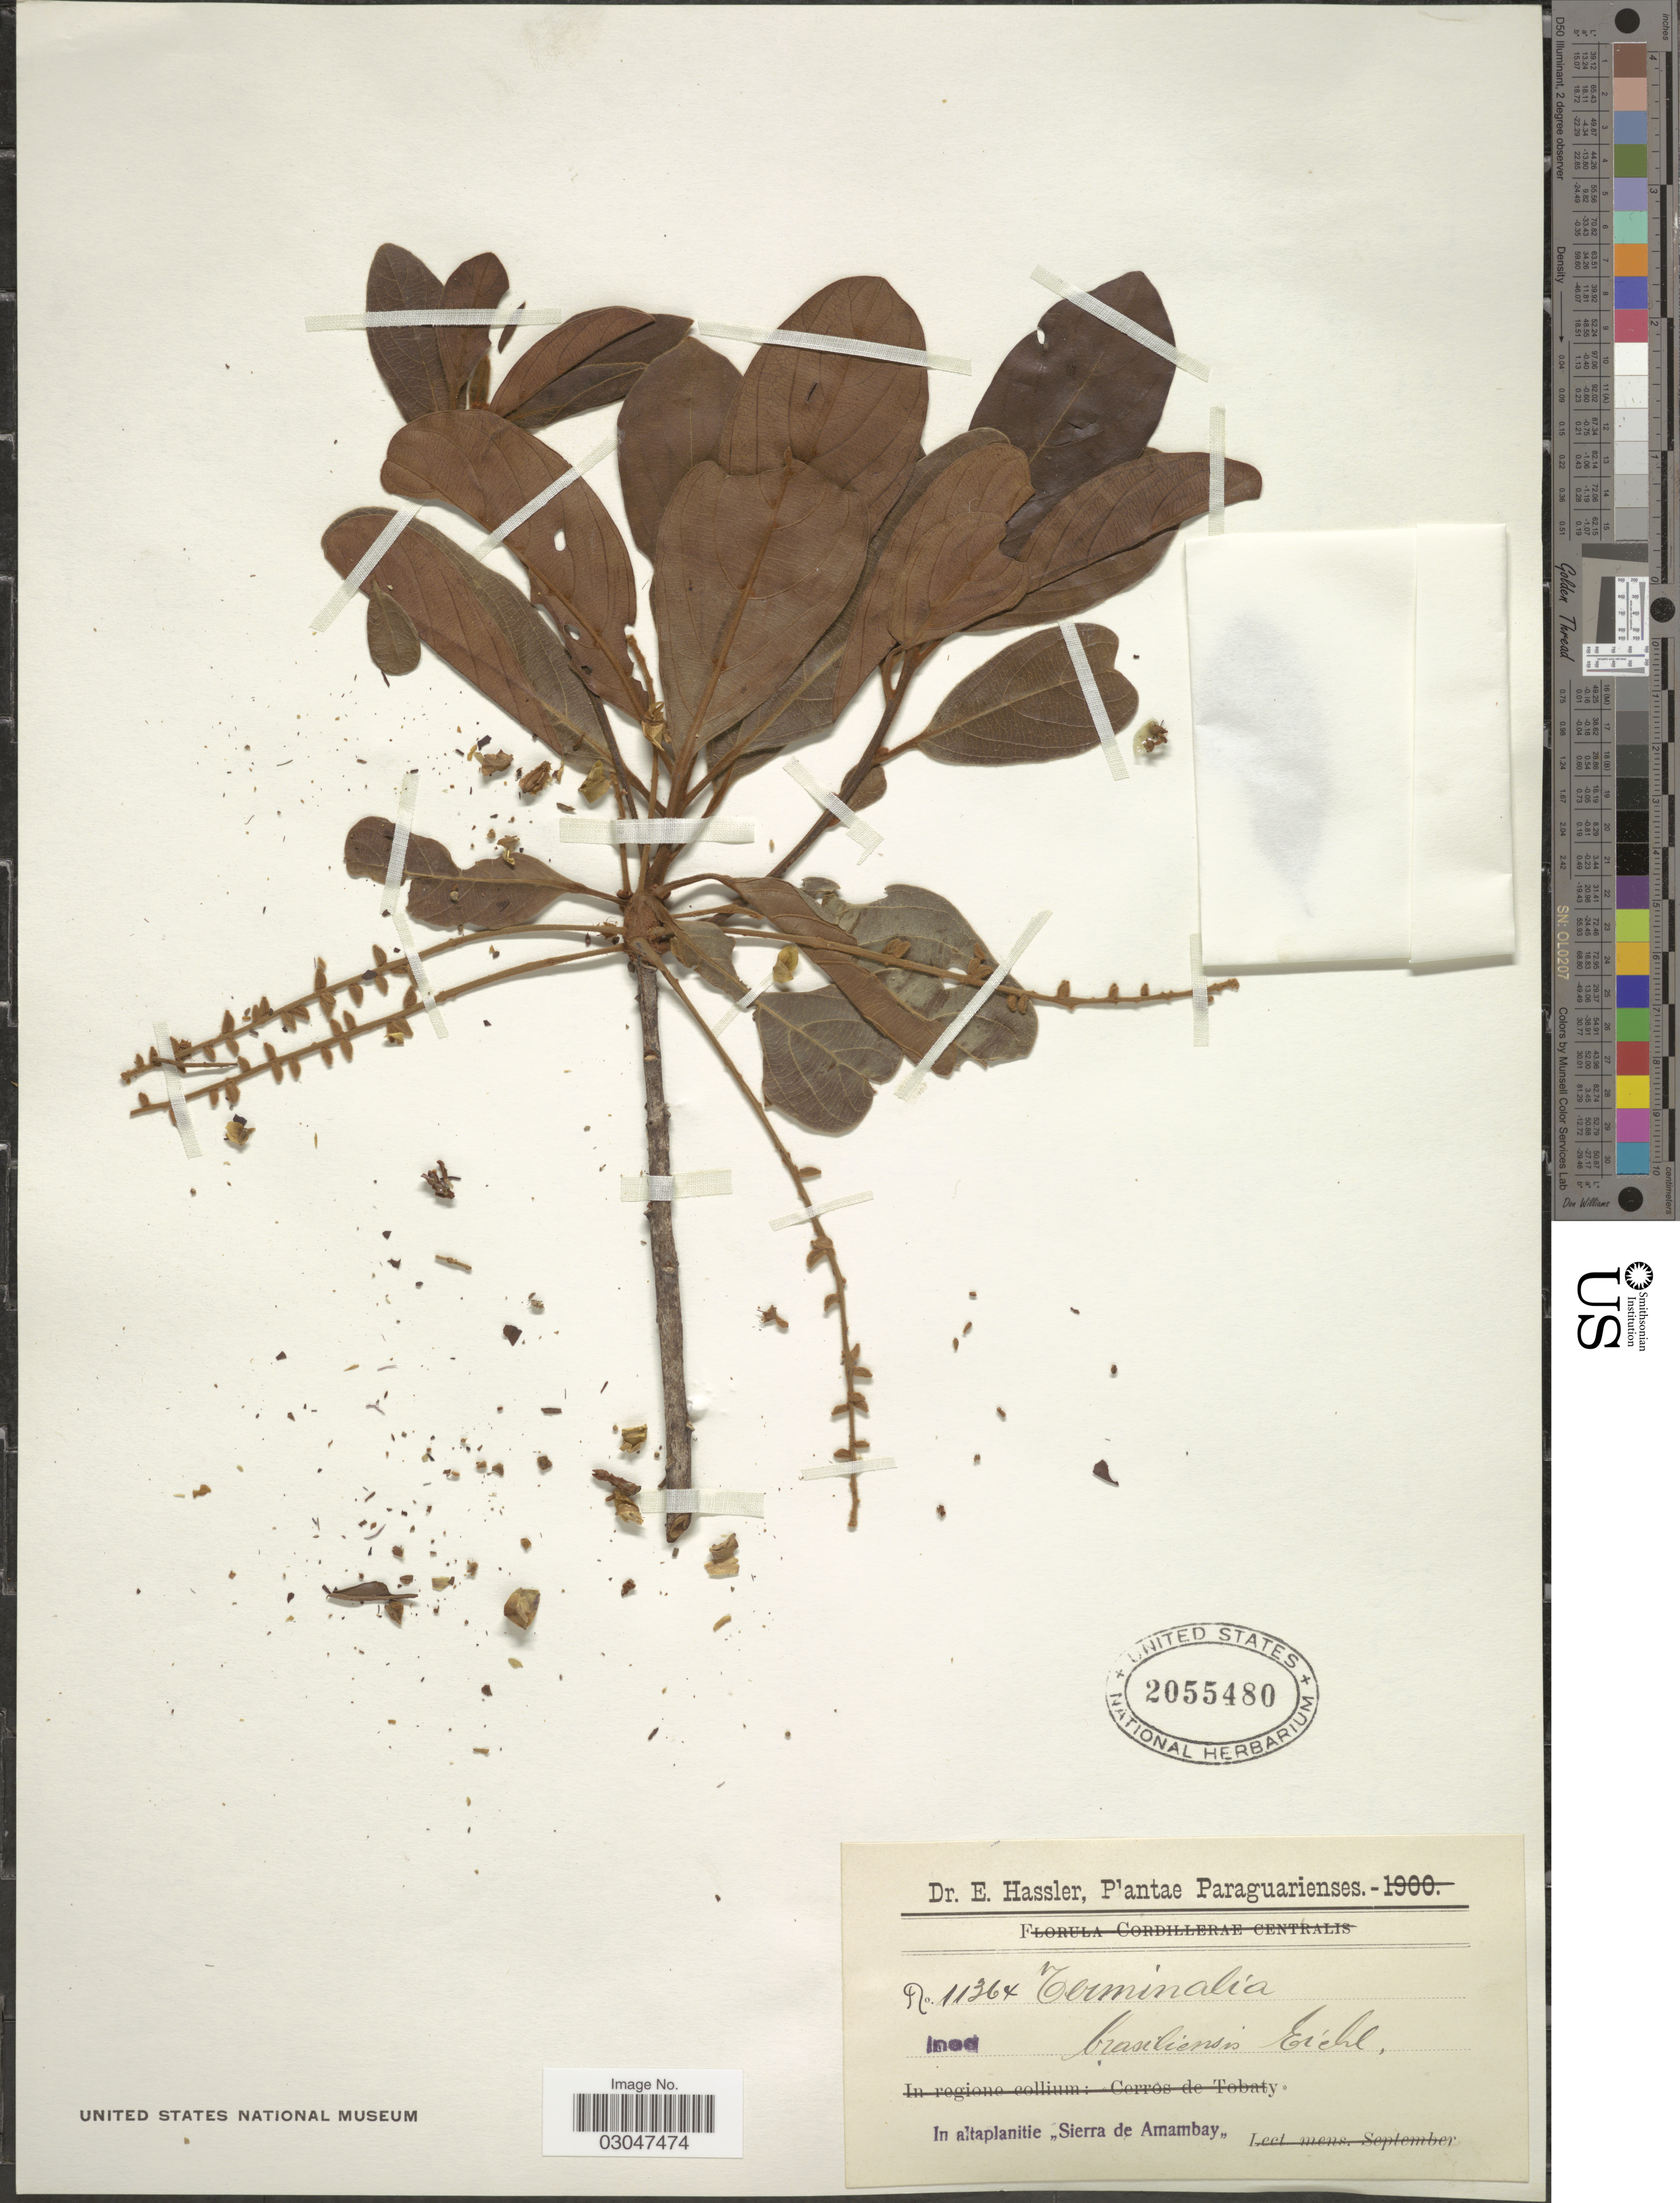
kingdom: Plantae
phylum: Tracheophyta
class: Magnoliopsida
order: Myrtales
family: Combretaceae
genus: Terminalia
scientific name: Terminalia glabrescens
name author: Mart.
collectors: E. Hassler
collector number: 11364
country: Paraguay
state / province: Paraguari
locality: In altaplanitie ,,Sierra de Amambay,,.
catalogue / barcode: US 2055480